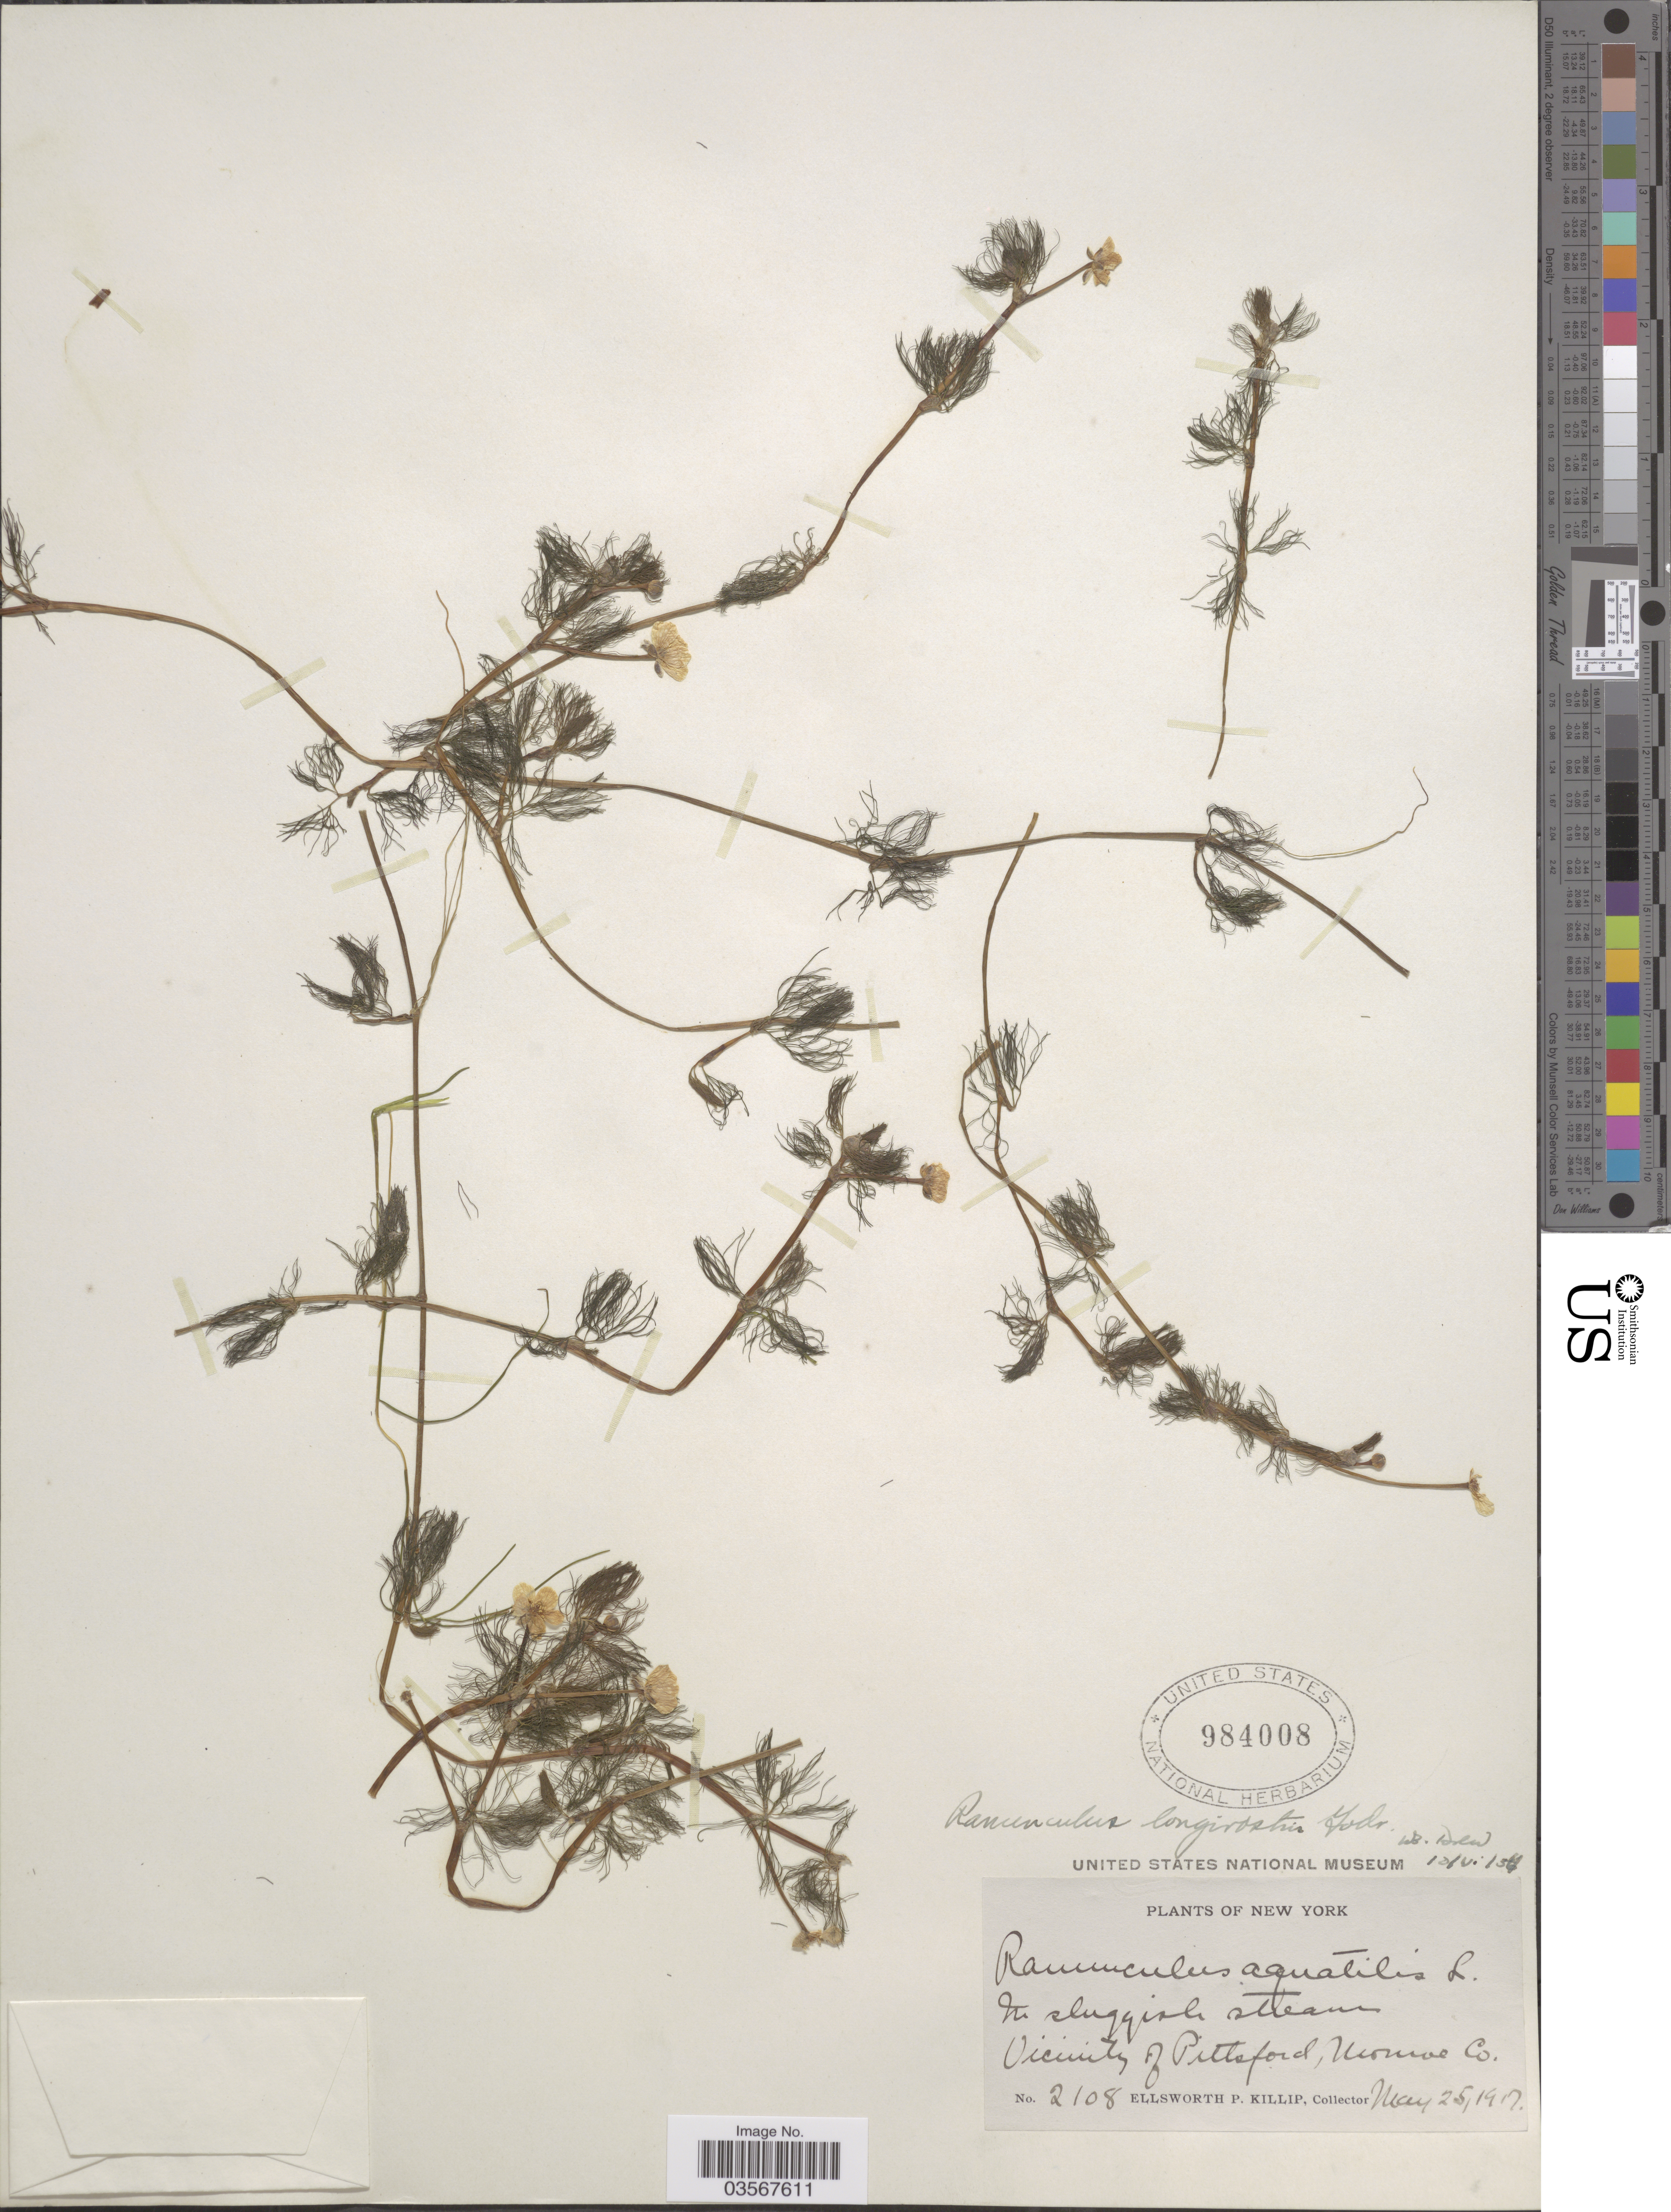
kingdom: Plantae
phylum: Tracheophyta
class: Magnoliopsida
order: Ranunculales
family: Ranunculaceae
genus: Ranunculus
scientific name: Ranunculus longirostris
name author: Godr.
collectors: E. P. Killip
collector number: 2108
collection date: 1917-05-25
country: United States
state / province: New York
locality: Vicinity of Pittsford, Monroe Co.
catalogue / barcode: US 984008